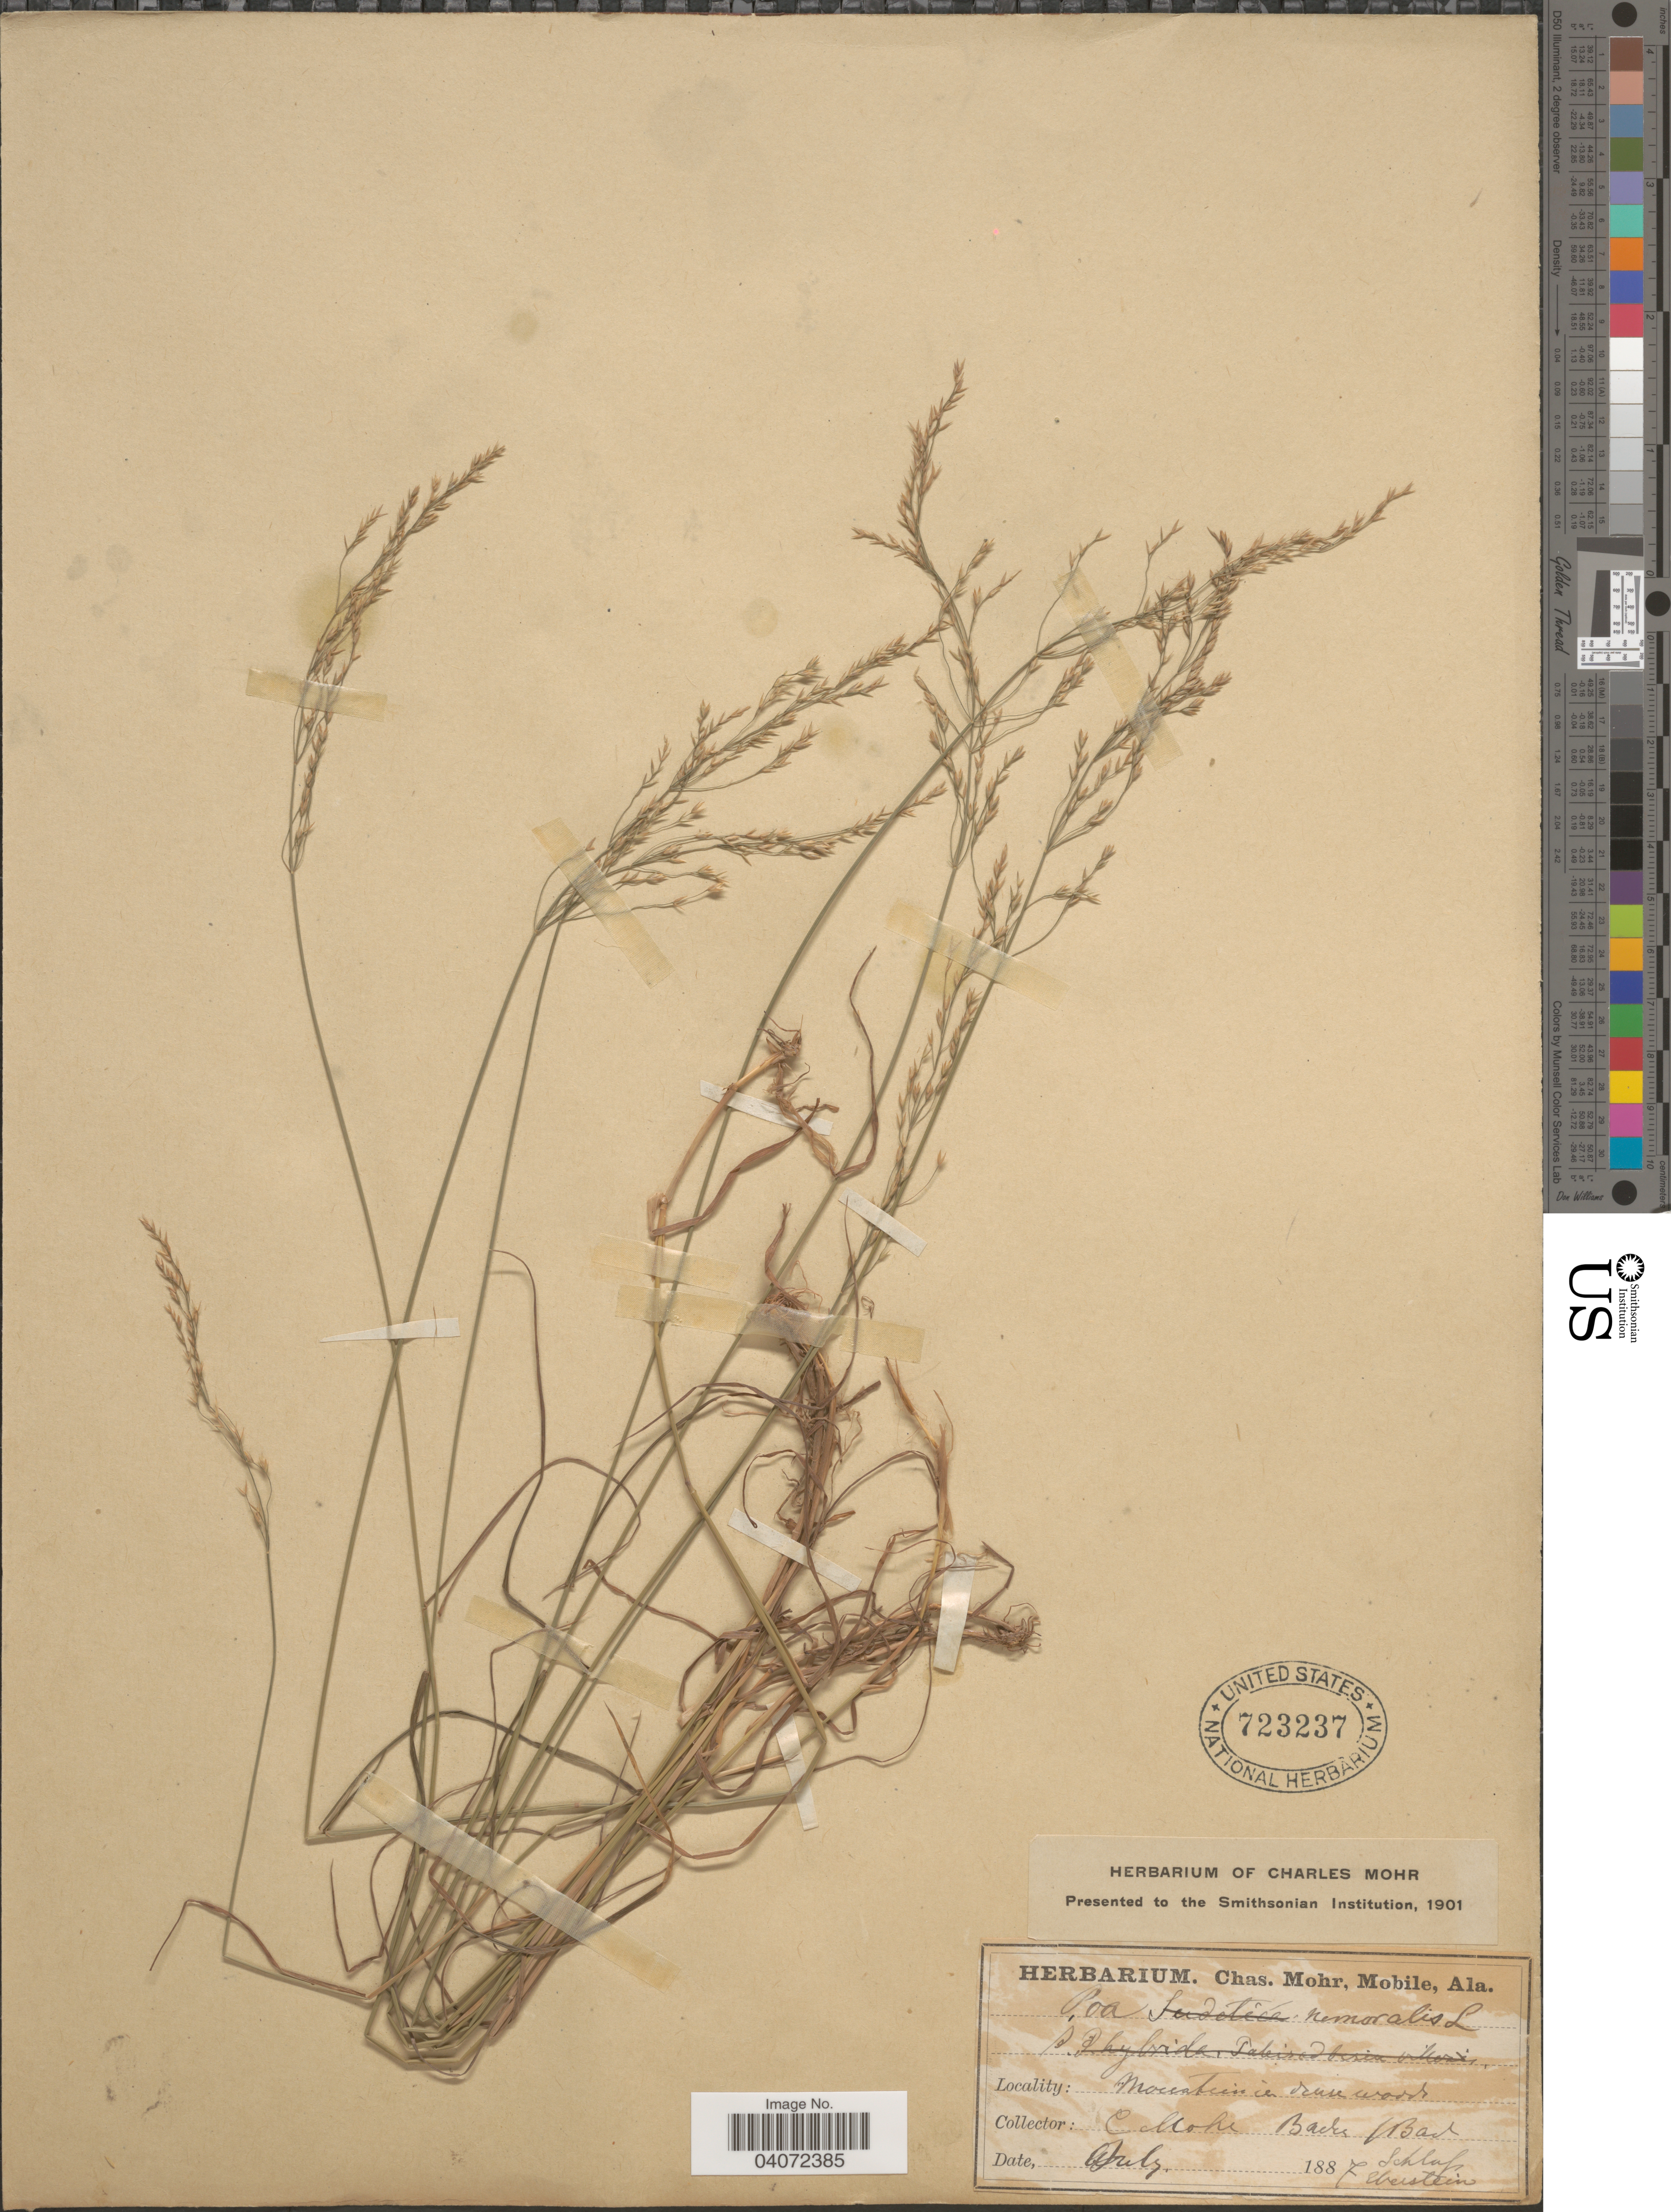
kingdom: Plantae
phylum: Tracheophyta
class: Liliopsida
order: Poales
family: Poaceae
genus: Poa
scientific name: Poa nemoralis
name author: L.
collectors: Mohr, C. T. (herbarium)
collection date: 1887-07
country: United States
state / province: Alabama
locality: Mountain in dense woods.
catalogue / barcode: US 723237